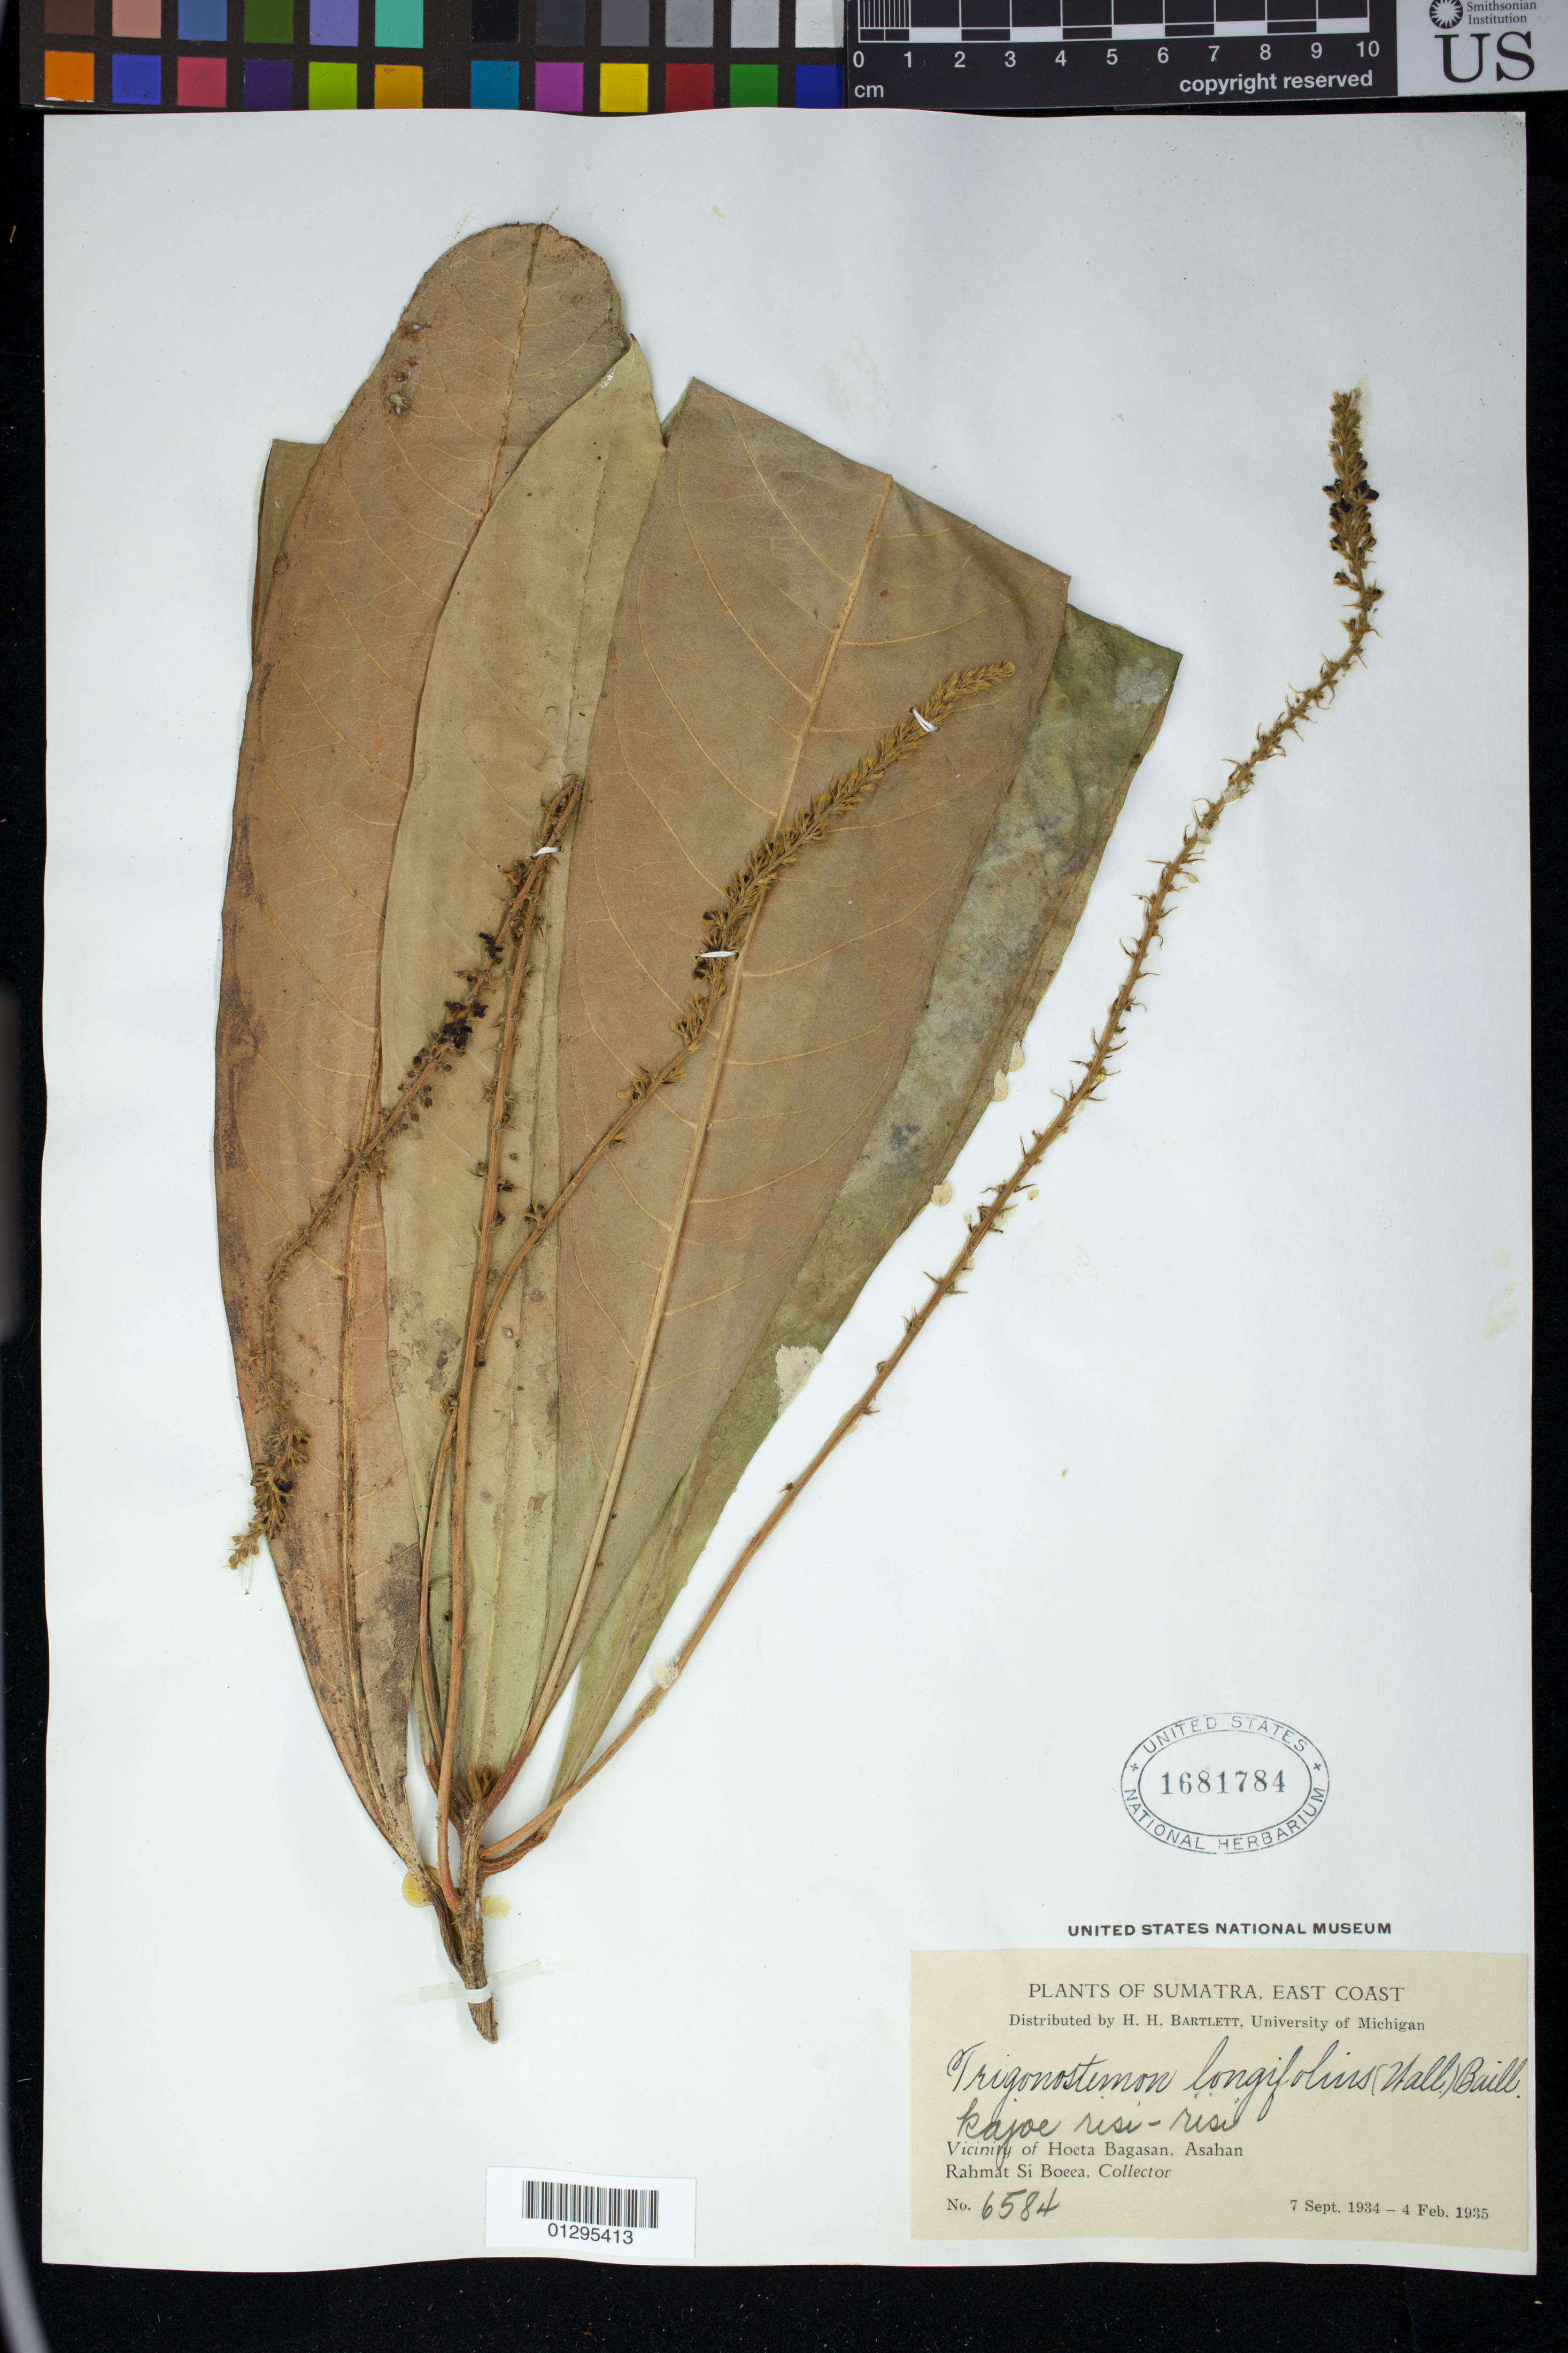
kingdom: Plantae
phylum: Tracheophyta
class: Magnoliopsida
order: Malpighiales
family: Euphorbiaceae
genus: Trigonostemon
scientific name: Trigonostemon longifolius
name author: Baill. ex Müll. Arg.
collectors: Rahmat Si Boeea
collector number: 6584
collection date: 1934-09-07/1935-02-04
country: Indonesia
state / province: Sumatra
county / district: Sumatera Utara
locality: Vicinity of Hoeta Bagasan (Huta Bagasan), Asahan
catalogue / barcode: US 1681784